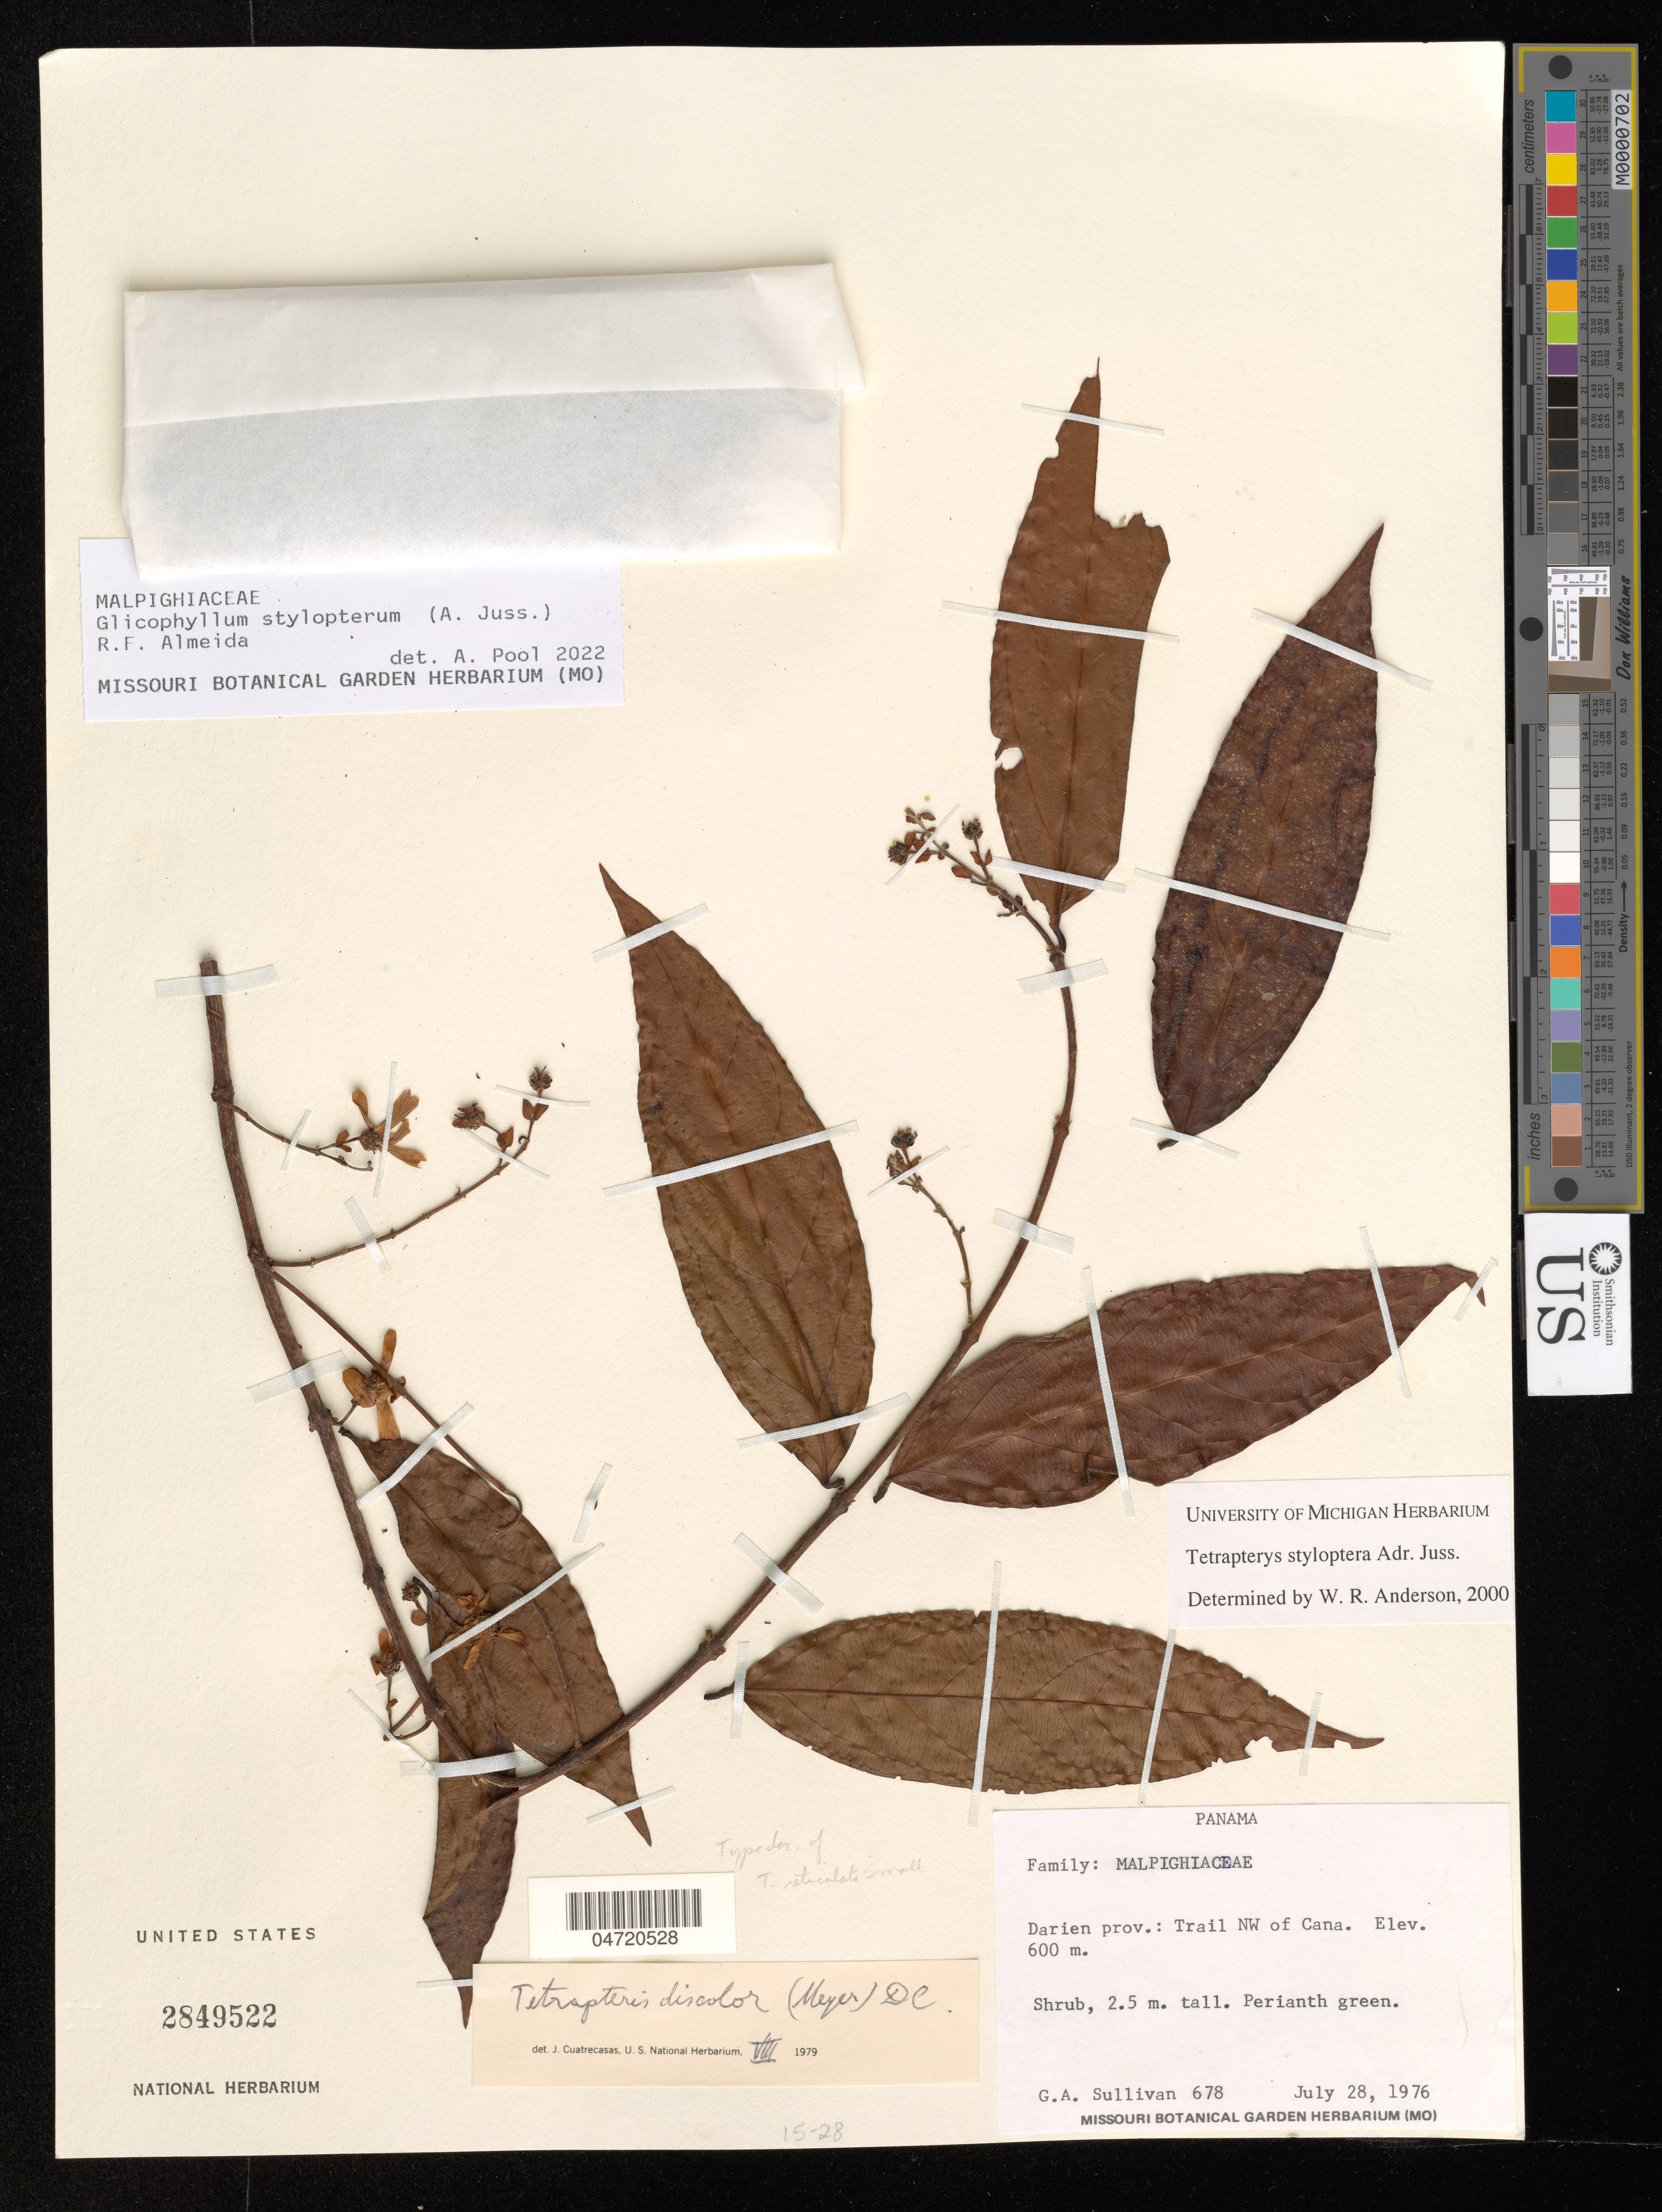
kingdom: Plantae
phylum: Tracheophyta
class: Magnoliopsida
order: Malpighiales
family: Malpighiaceae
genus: Glicophyllum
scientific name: Glicophyllum stylopterum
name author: (A. Juss.) R.F. Almeida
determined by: Pool, A., (MO), Missouri Botanical Garden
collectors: G. Sullivan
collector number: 678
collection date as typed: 28 Jul 1976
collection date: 1976-07-28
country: Panama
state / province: Darién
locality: Trail NW of Cana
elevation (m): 600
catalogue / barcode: US 2849522